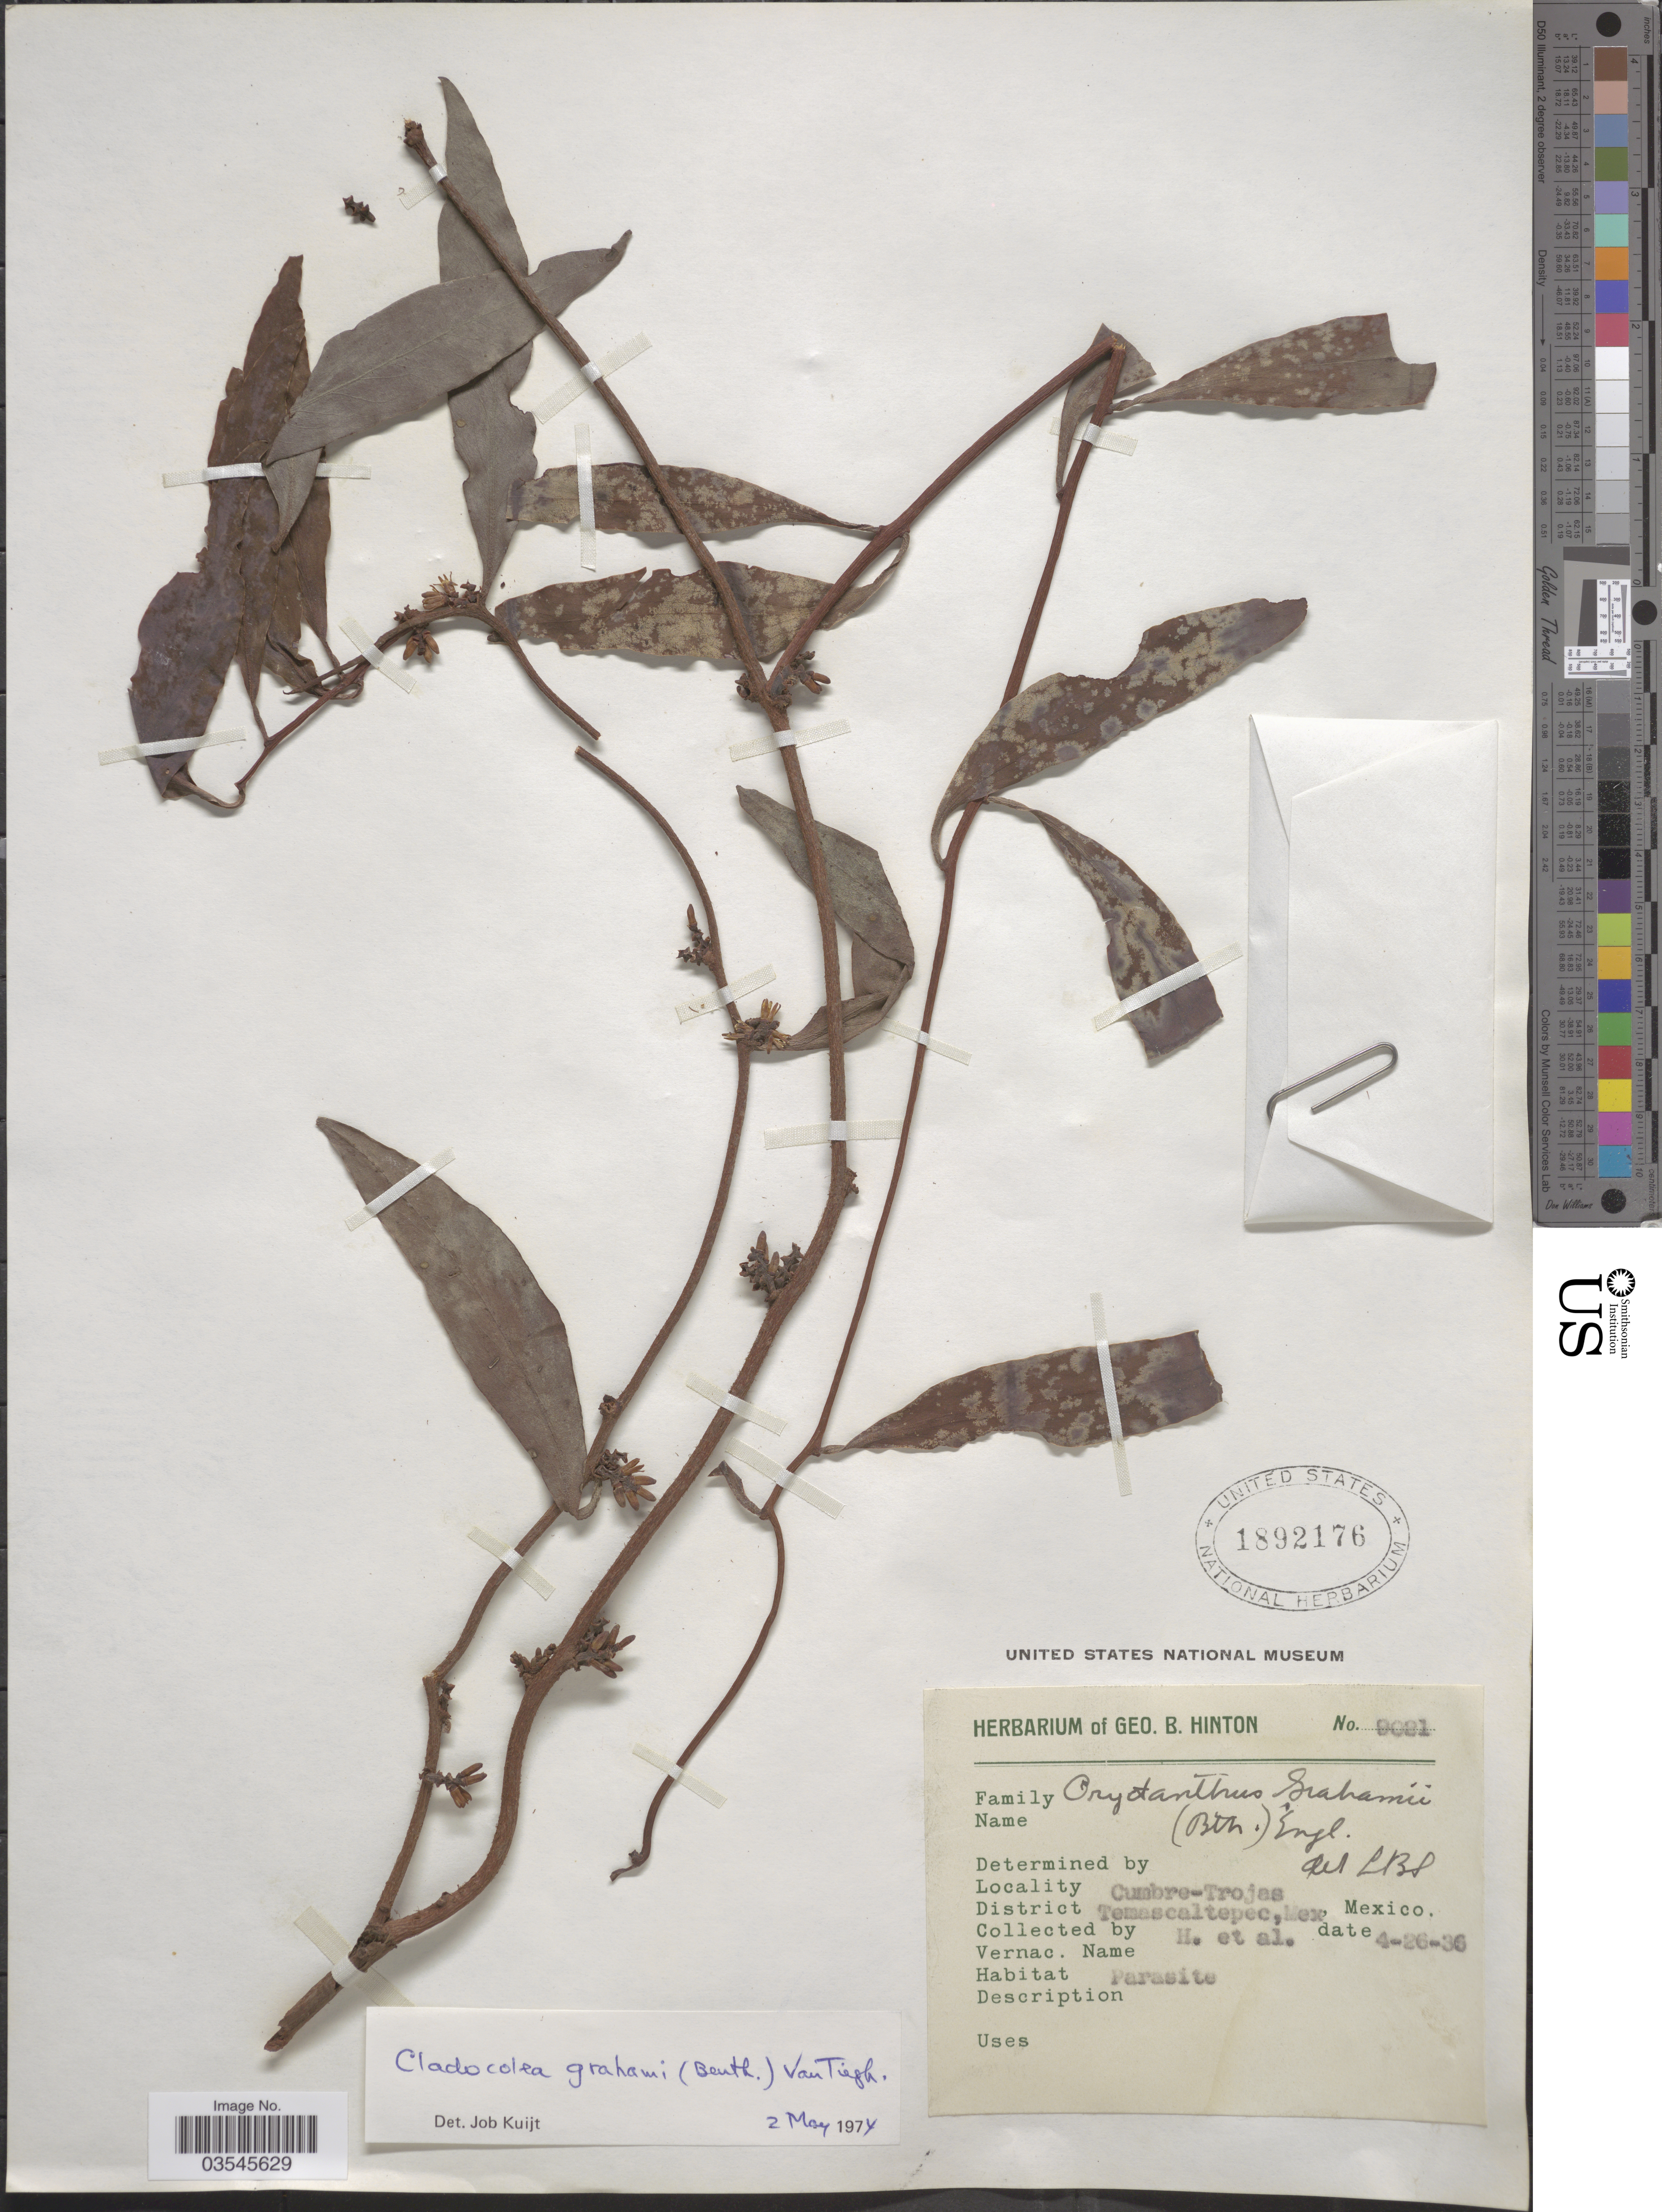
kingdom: Plantae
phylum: Tracheophyta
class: Magnoliopsida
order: Santalales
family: Loranthaceae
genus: Cladocolea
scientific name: Cladocolea grahamii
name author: (Benth.) Tiegh.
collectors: G. B. Hinton & et al.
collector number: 9021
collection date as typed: Transcribed d/m/y: 26/4/36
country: Mexico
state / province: México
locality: Cumbre-Trojas, District Temascaltepec.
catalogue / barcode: US 1892176